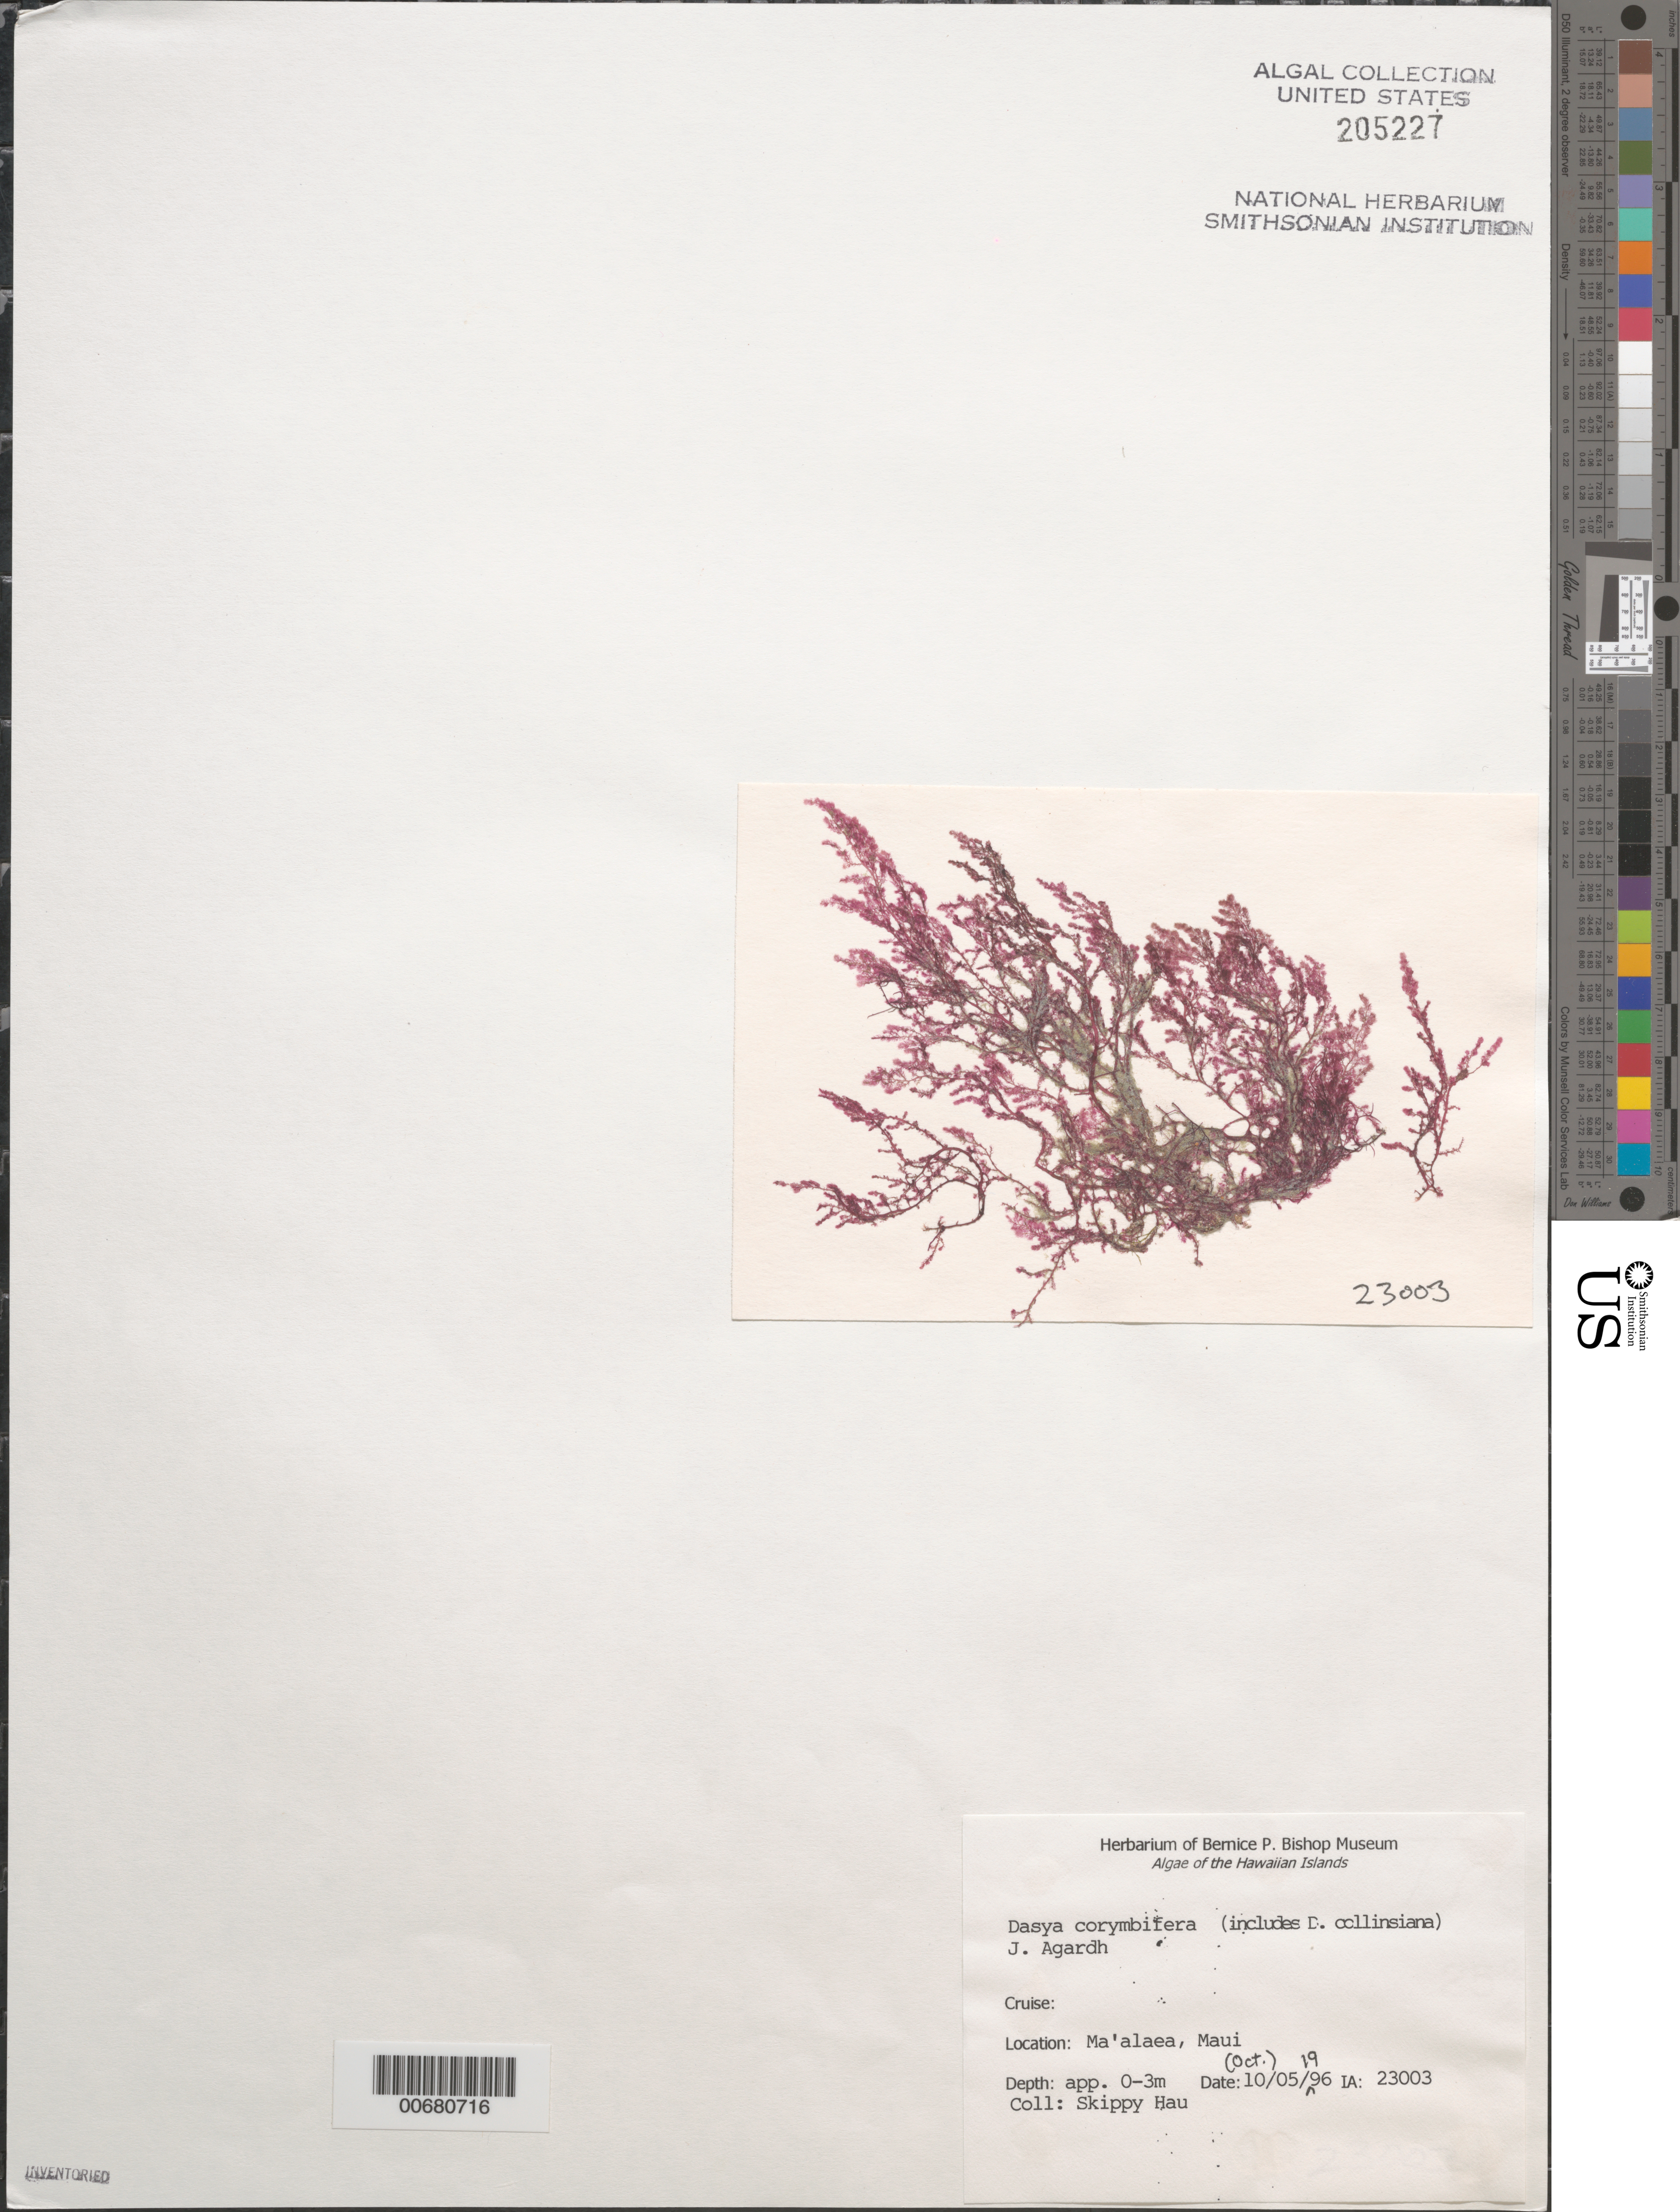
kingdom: Plantae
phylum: Rhodophyta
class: Florideophyceae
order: Ceramiales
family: Dasyaceae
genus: Dasya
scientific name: Dasya corymbifera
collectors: S. Hau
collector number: IAA 23003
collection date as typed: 05 Oct 1996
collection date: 1996-10-05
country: United States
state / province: Hawaii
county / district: Maui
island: Maui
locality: Ma'alaea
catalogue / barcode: US 205227